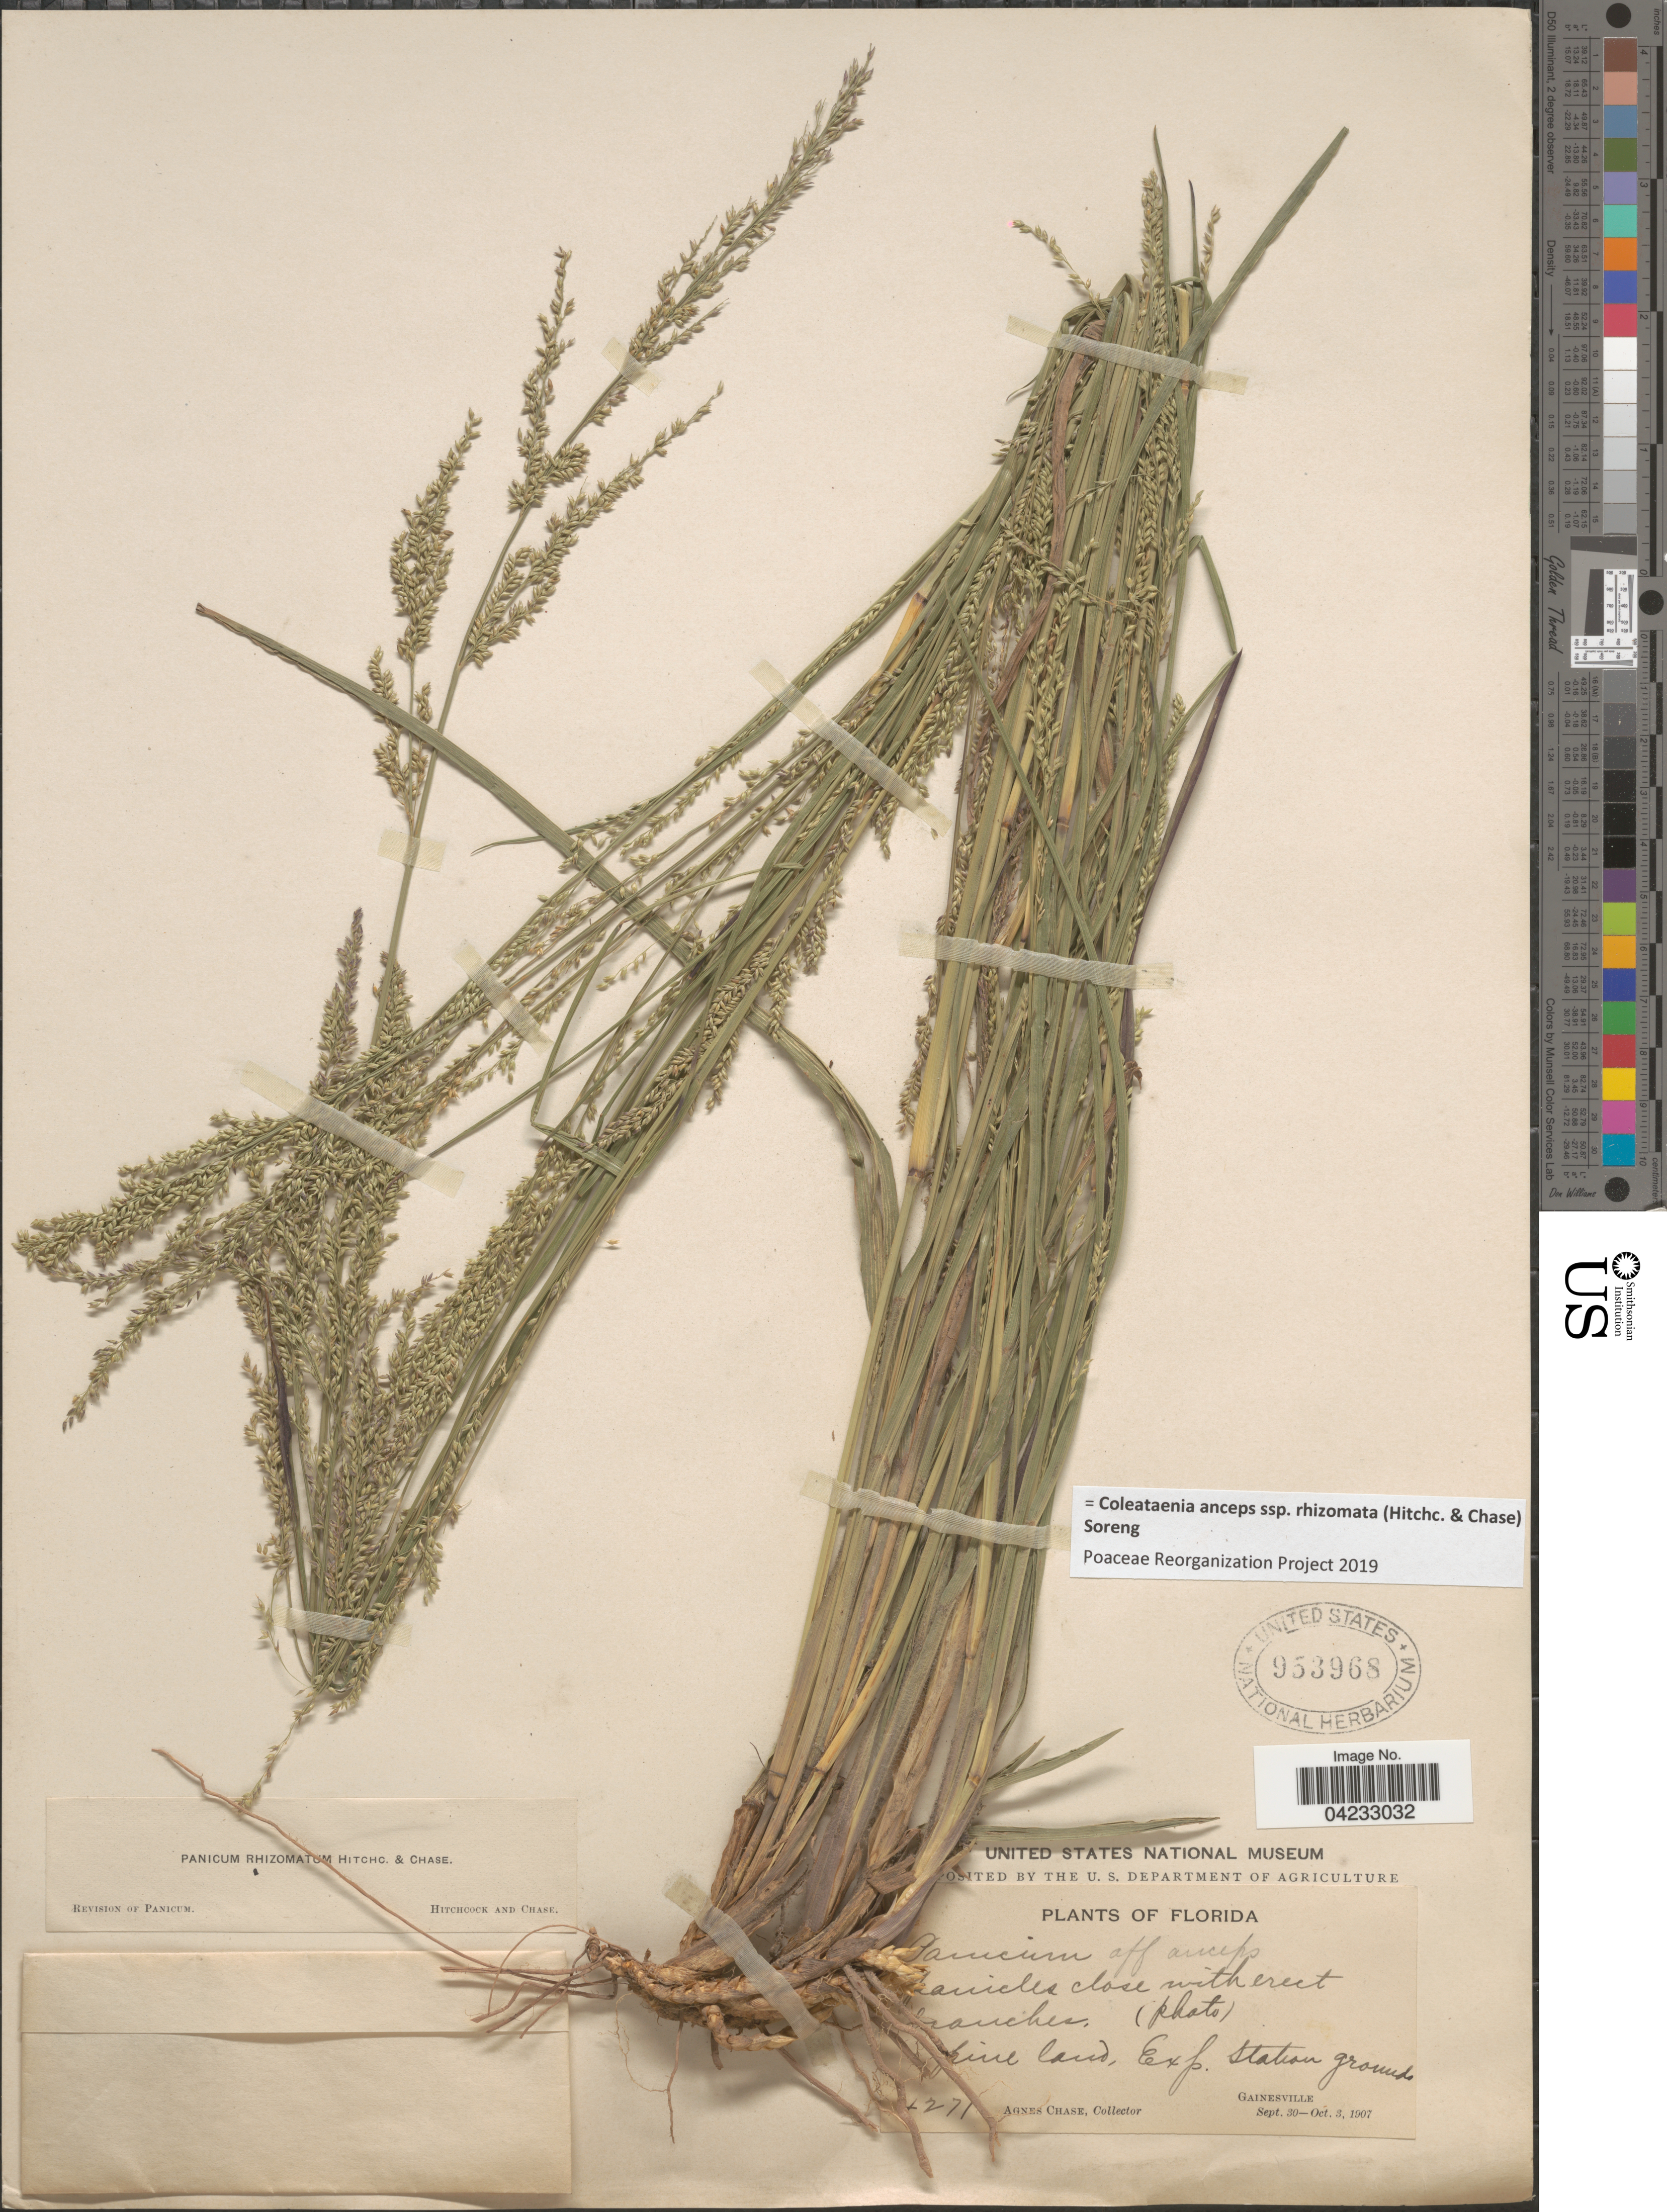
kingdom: Plantae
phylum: Tracheophyta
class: Liliopsida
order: Poales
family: Poaceae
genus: Coleataenia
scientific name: Coleataenia anceps subsp. rhizomata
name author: (Hitchc. & Chase) Soreng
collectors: A. Chase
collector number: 4271*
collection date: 1907-09-30/1907-10-03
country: United States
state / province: Florida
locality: Exp. Station grounds. Gainesville.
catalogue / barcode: US 953968